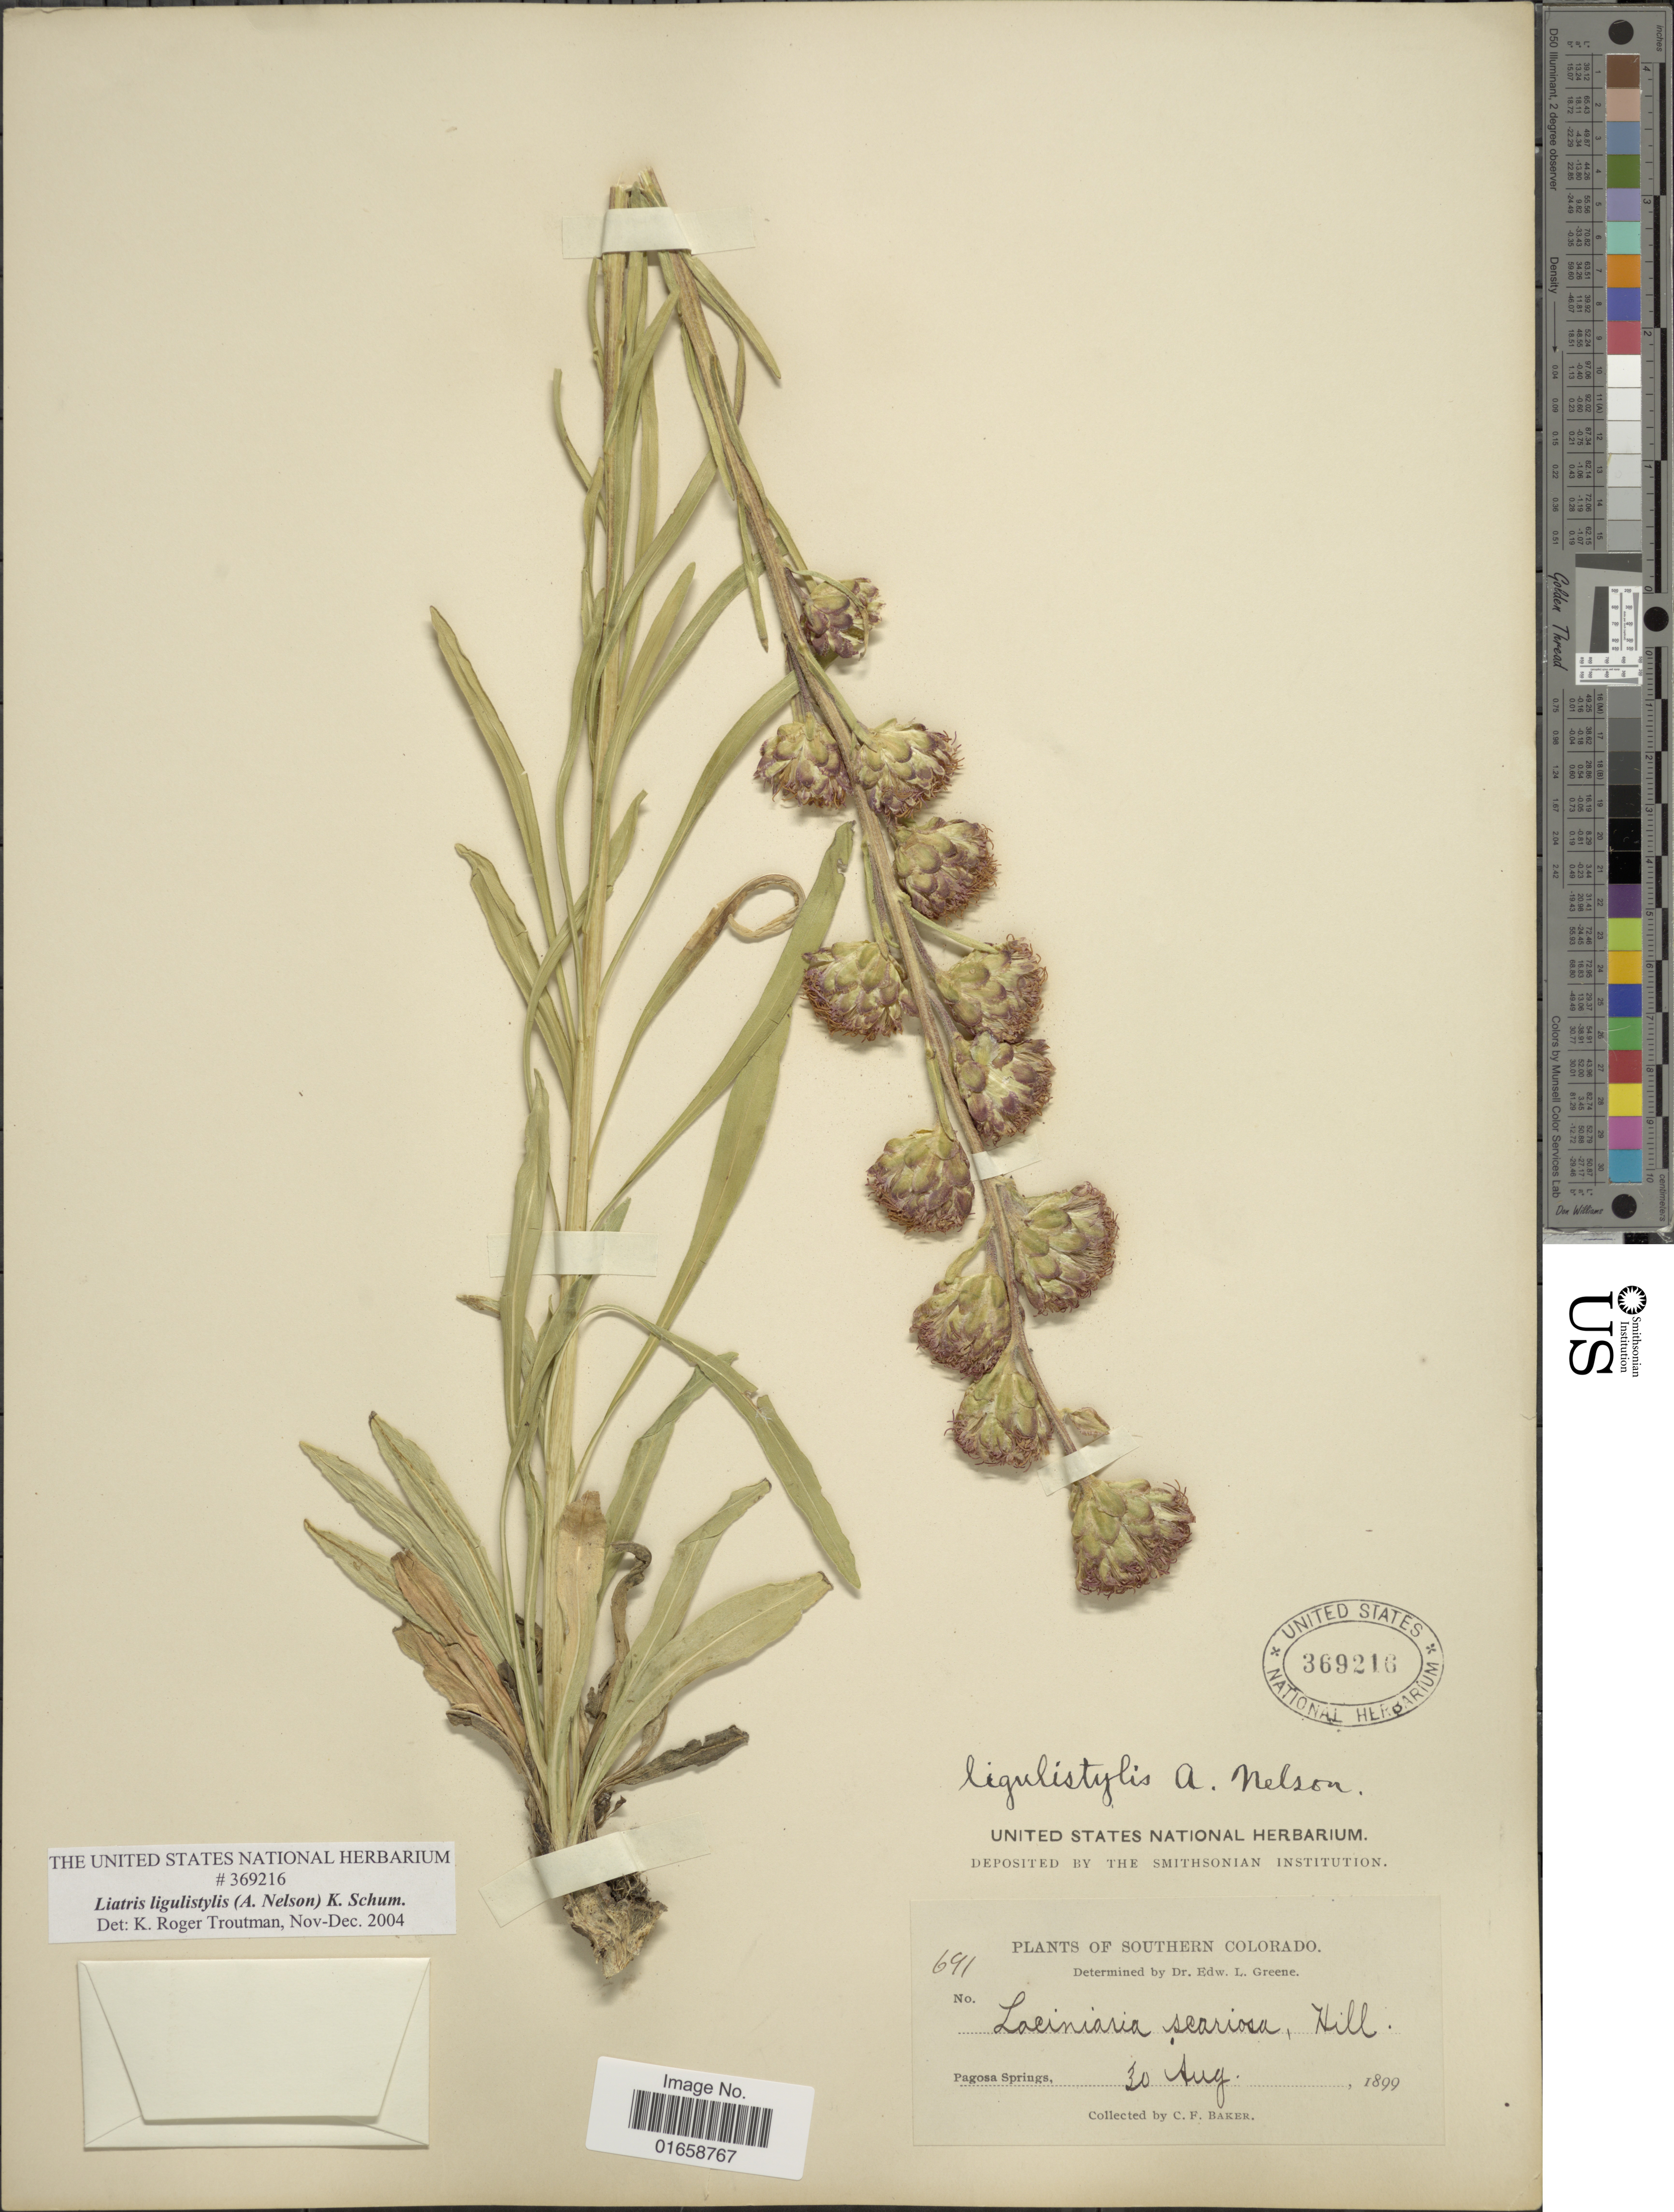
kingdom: Plantae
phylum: Tracheophyta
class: Magnoliopsida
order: Asterales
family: Asteraceae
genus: Liatris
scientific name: Liatris ligulistylis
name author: (A. Nelson) K. Schum.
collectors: C. F. Baker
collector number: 691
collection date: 1899-08-30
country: United States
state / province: Colorado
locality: Southern Colorado, Pagosa Springs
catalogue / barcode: US 369216